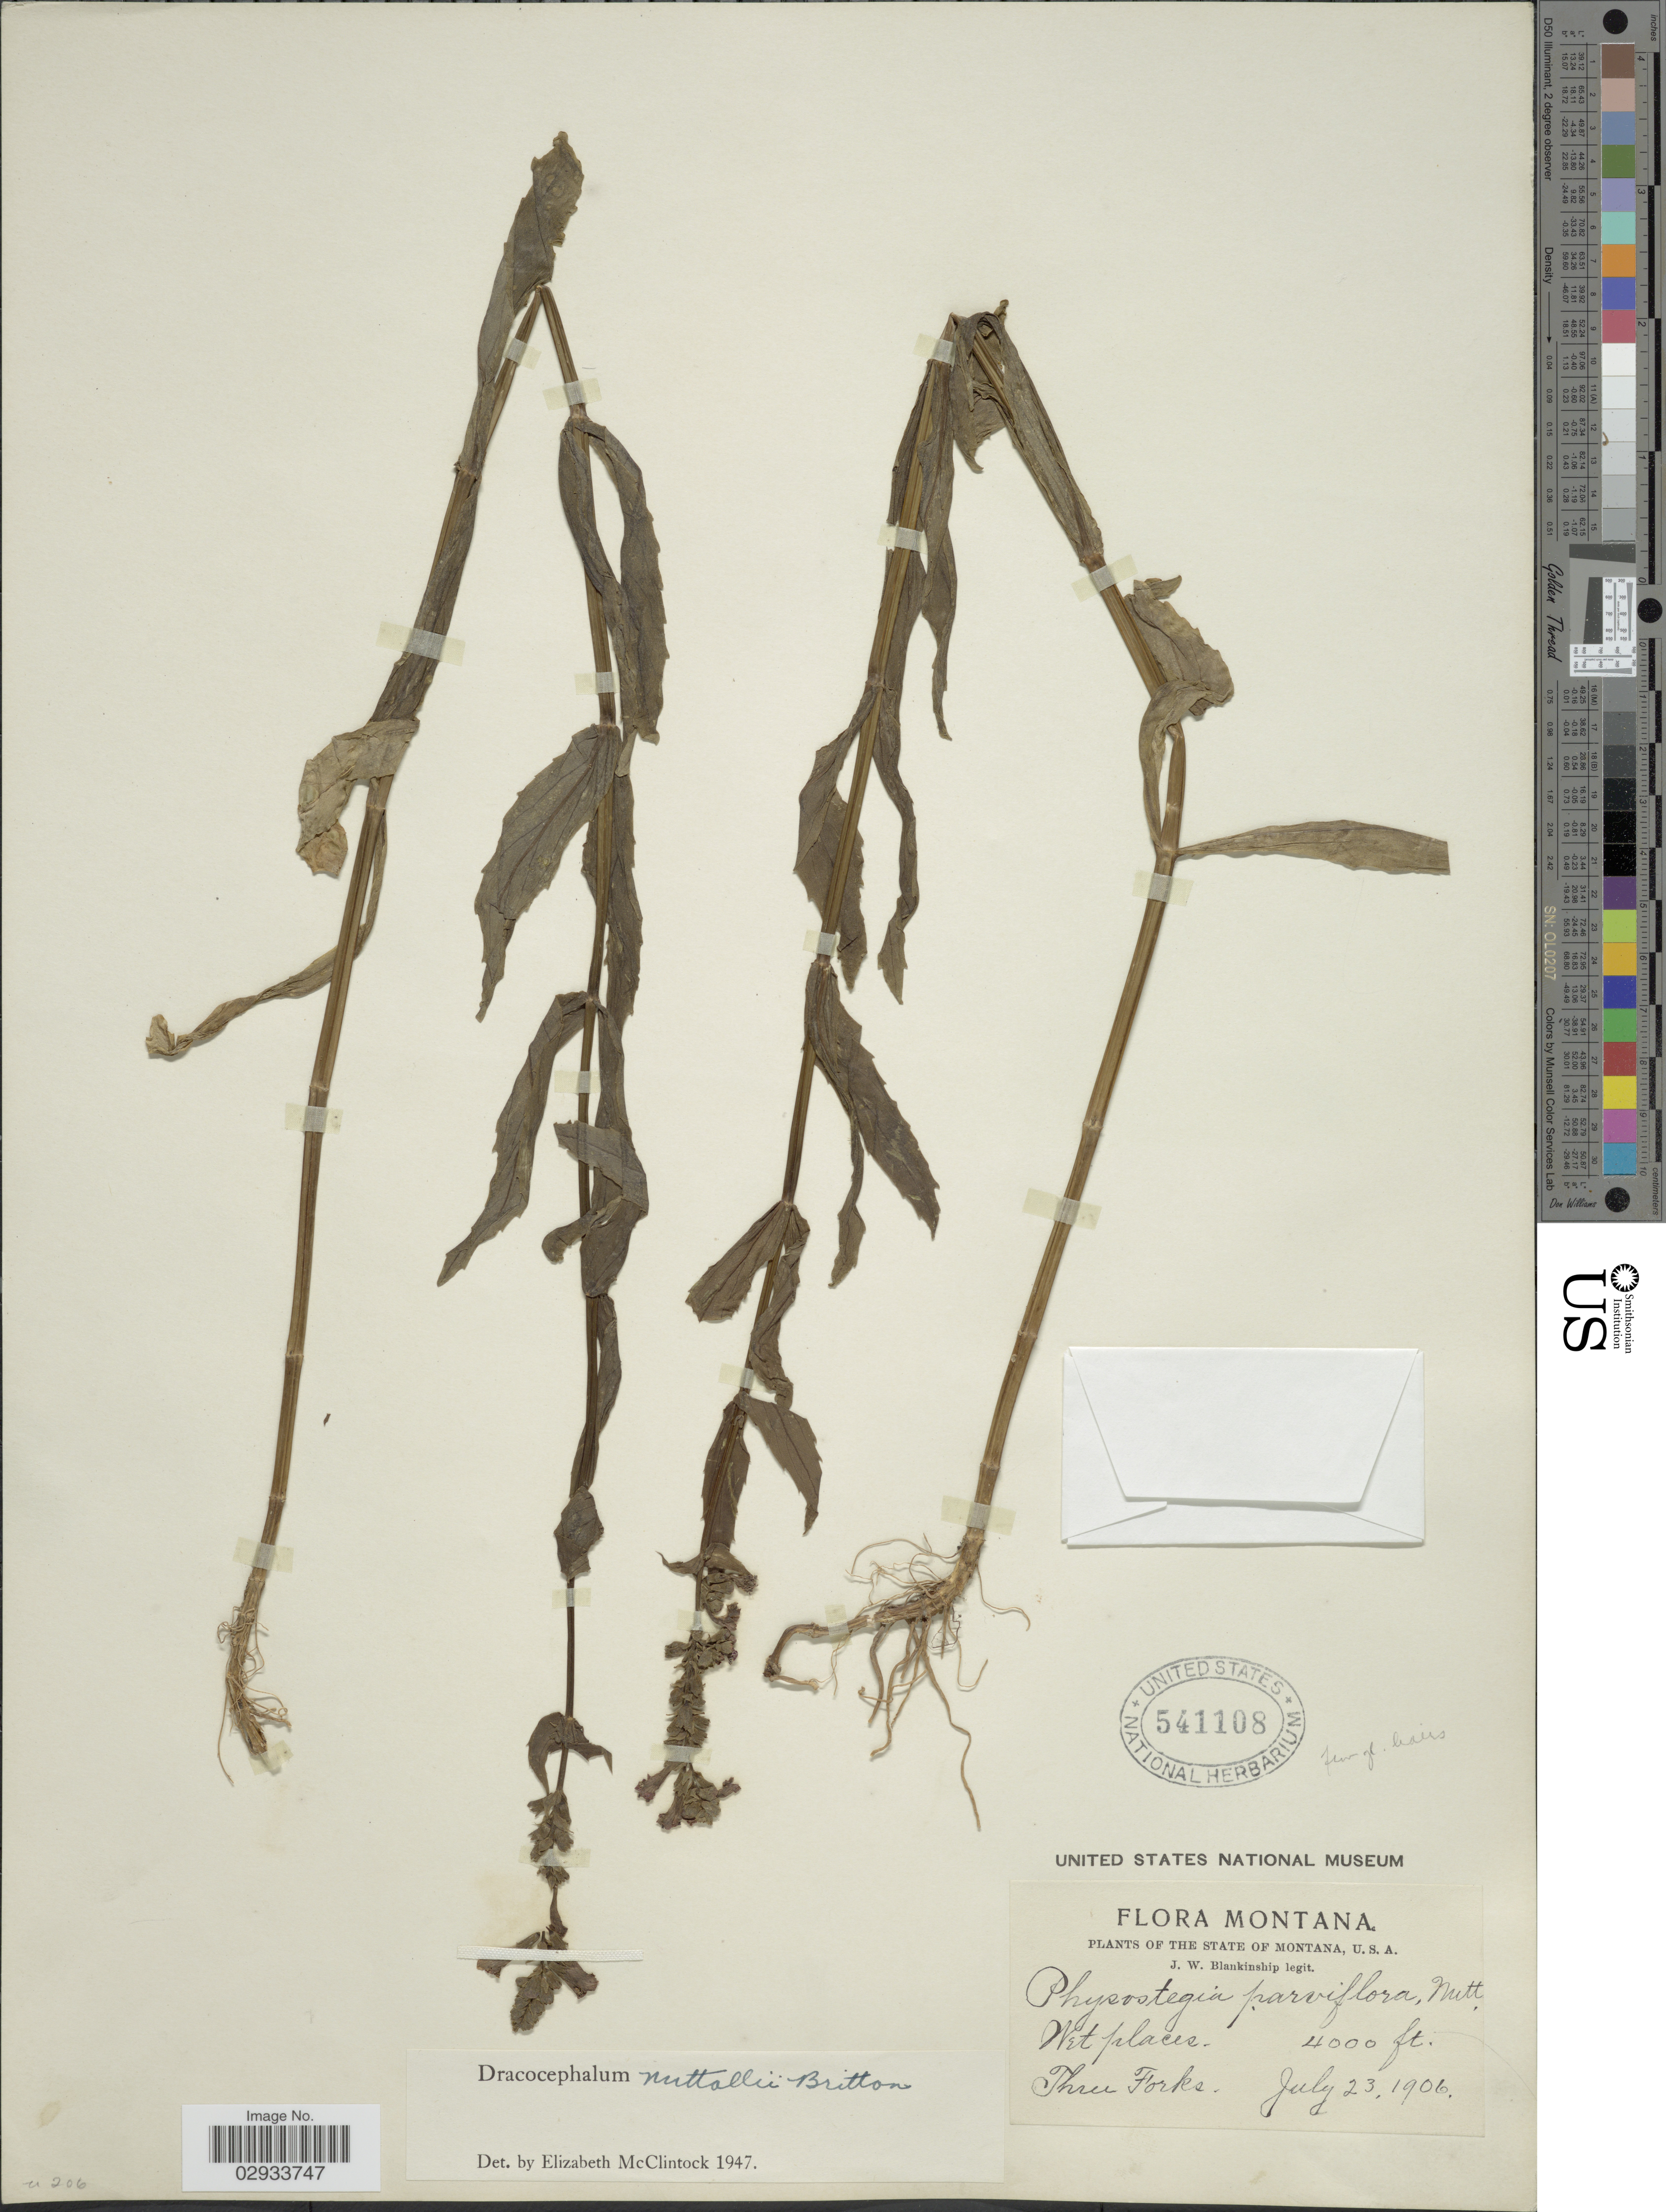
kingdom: Plantae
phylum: Tracheophyta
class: Magnoliopsida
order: Lamiales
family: Lamiaceae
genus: Physostegia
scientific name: Physostegia nuttallii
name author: (Britton) Fassett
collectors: J. W. Blankinship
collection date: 1906-07-23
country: United States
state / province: Montana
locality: The State of Montana, Wet places, Three Forks.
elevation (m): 1219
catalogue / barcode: US 541108